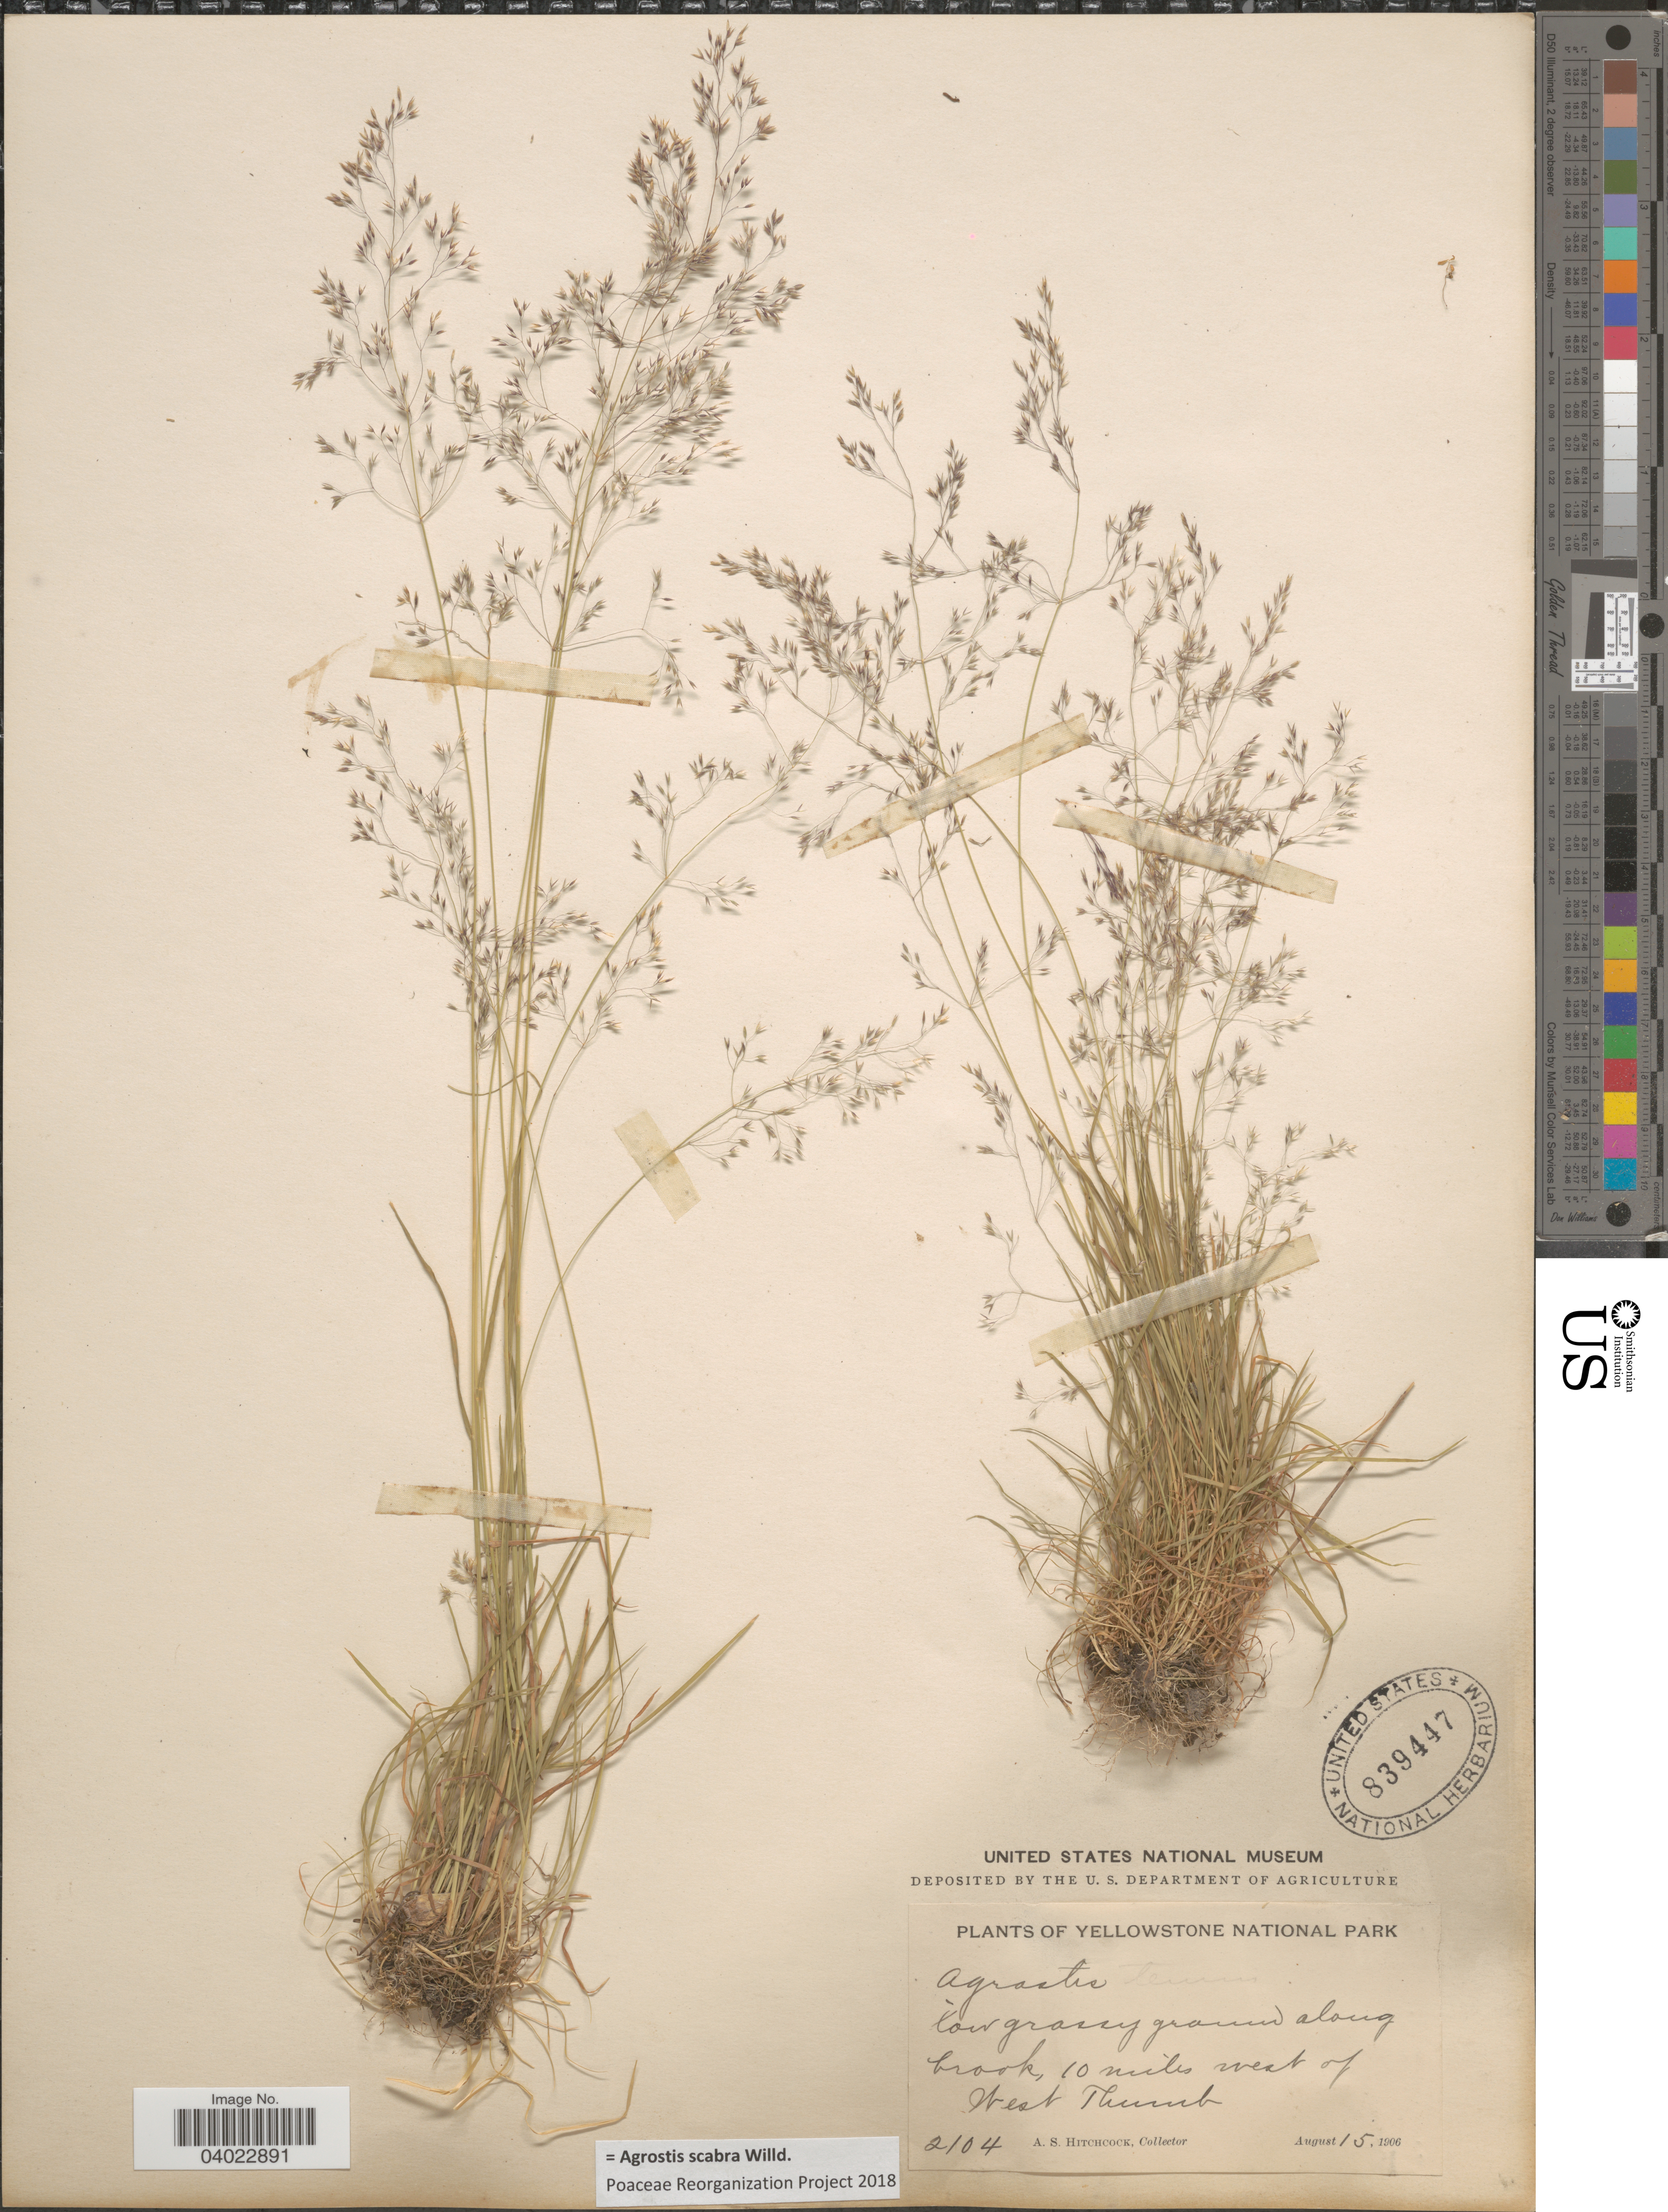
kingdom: Plantae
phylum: Tracheophyta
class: Liliopsida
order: Poales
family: Poaceae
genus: Agrostis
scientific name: Agrostis scabra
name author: Willd.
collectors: A. S. Hitchcock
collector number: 2104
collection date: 1906-08-15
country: United States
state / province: Wyoming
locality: Yellowstone National Park. Along brook, 10 miles west of West Thumb.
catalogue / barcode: US 839447